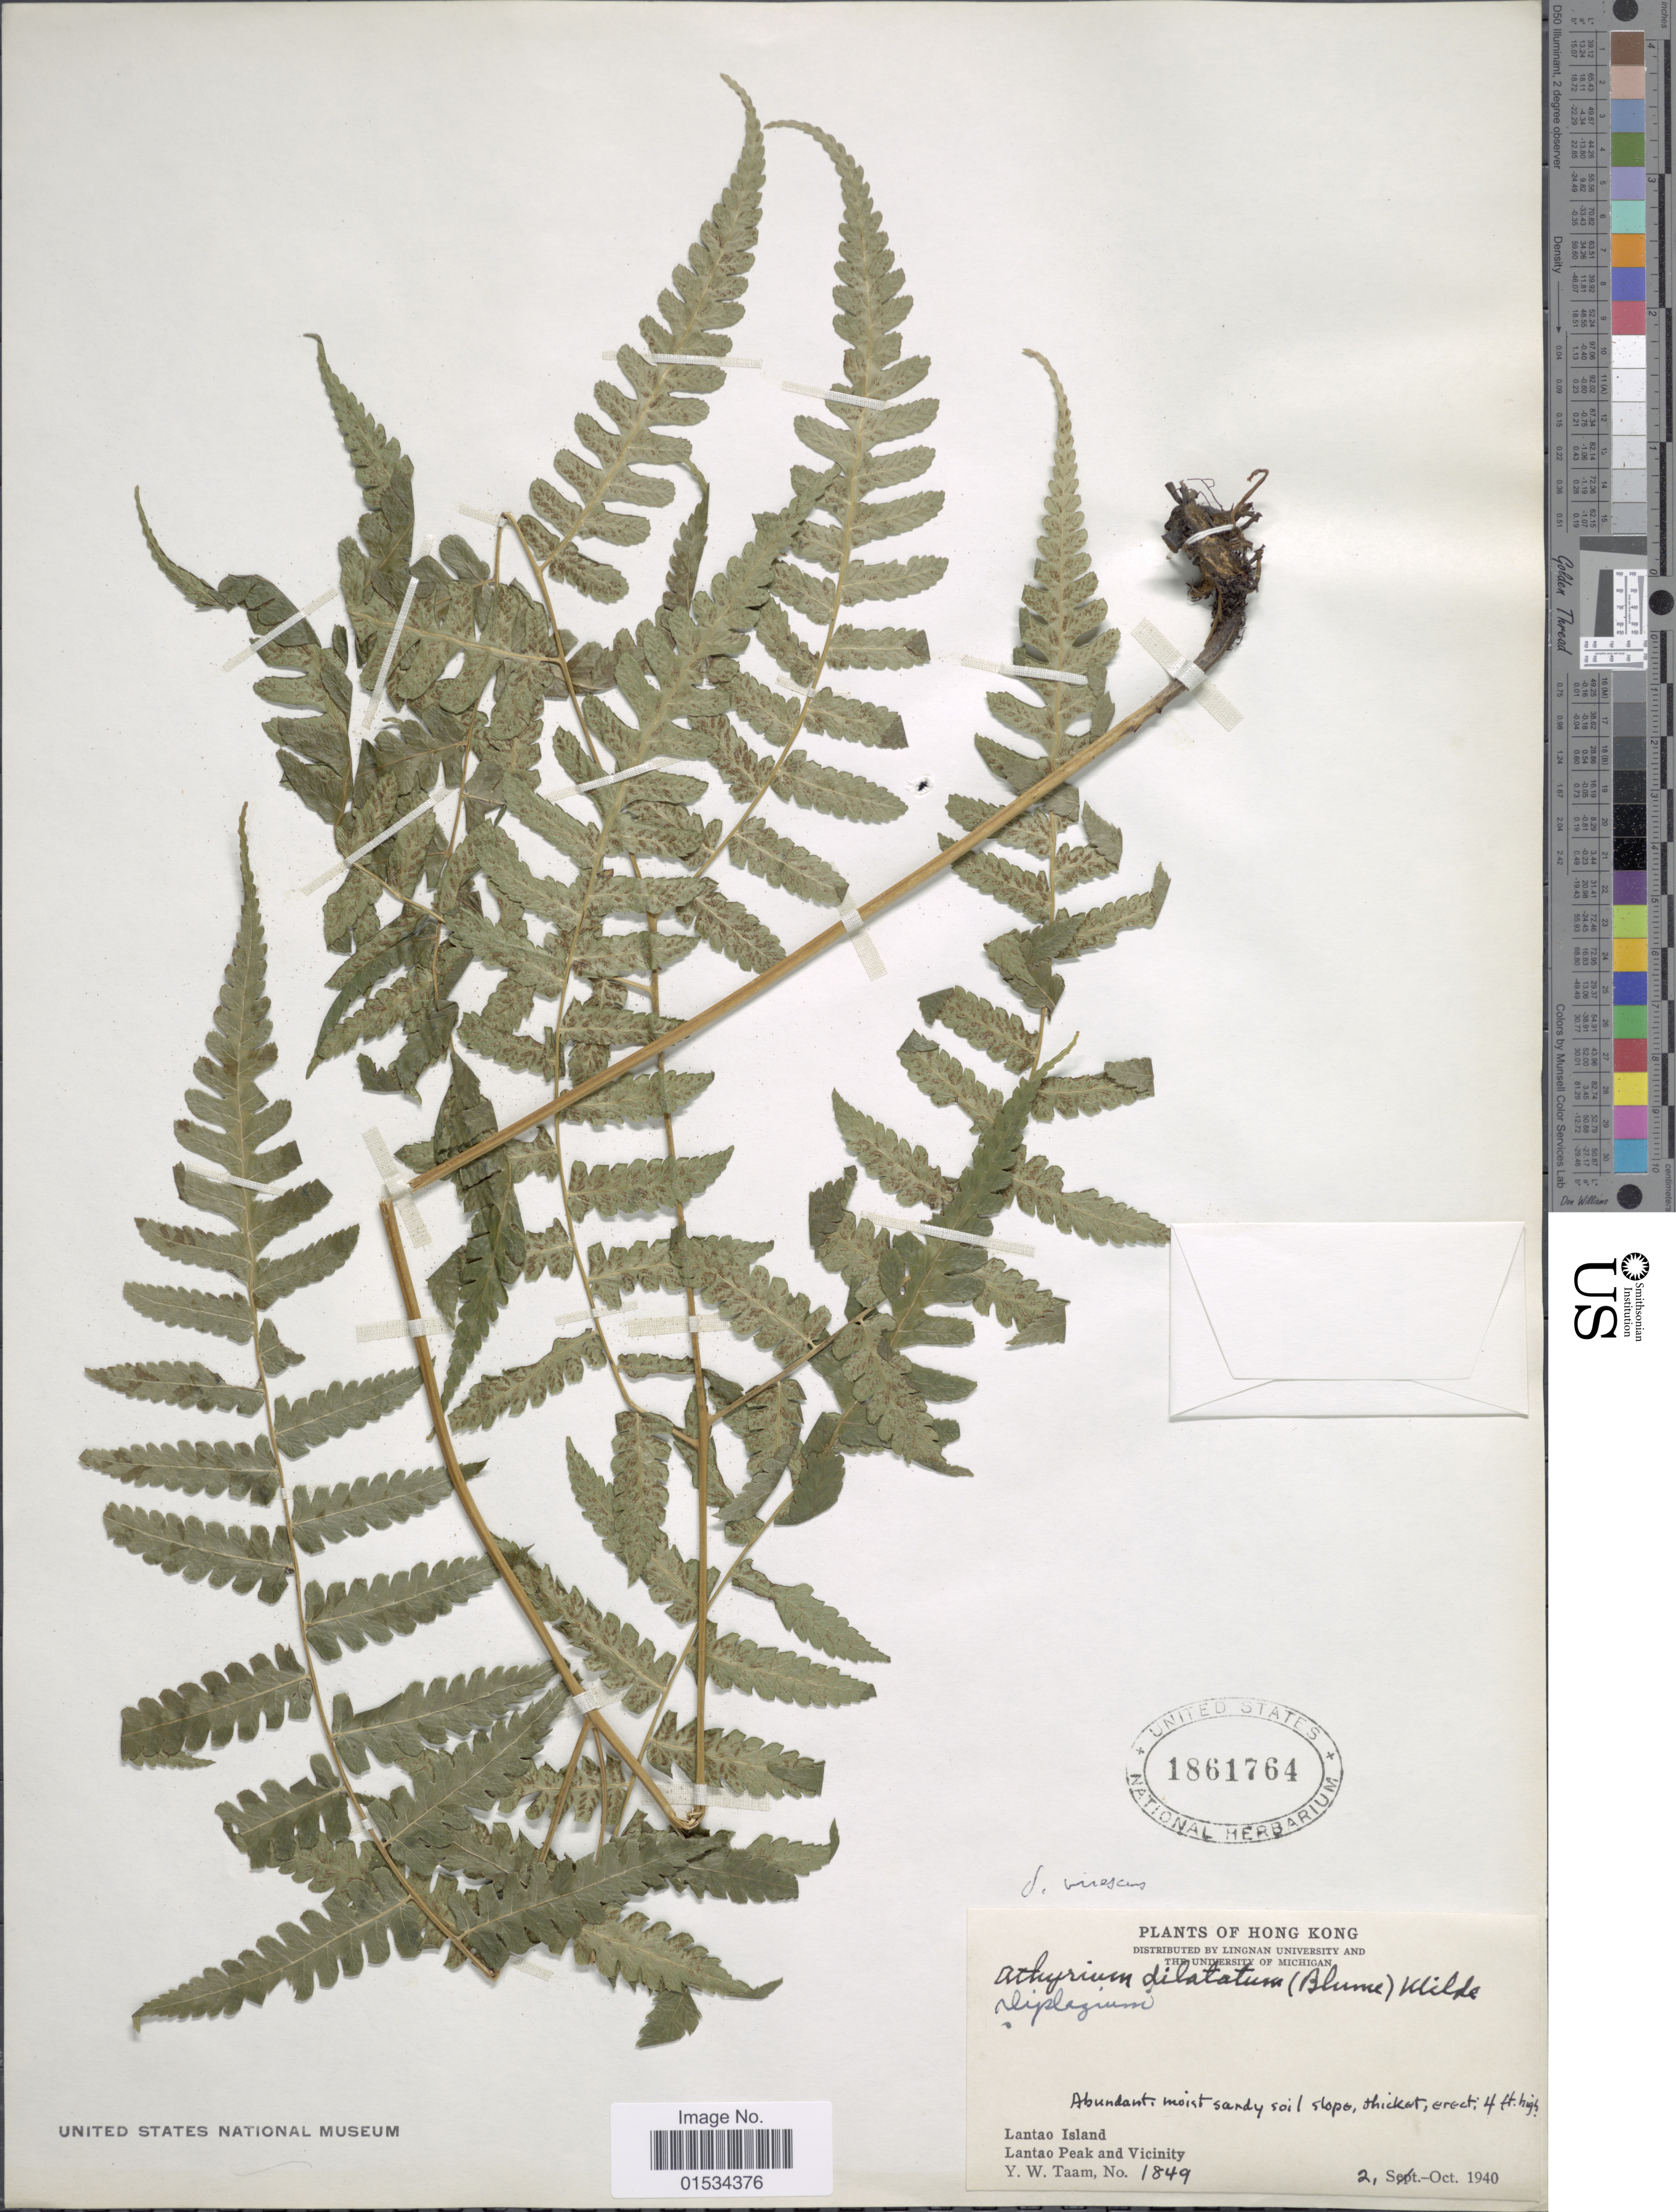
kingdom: Plantae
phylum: Tracheophyta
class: Polypodiopsida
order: Polypodiales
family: Athyriaceae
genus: Diplazium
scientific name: Diplazium virescens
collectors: Y. W. Taam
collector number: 1849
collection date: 1940-10-21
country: China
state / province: Hong Kong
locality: Lantao Islands, Lantao Peak and Vicinity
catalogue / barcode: US 1861764